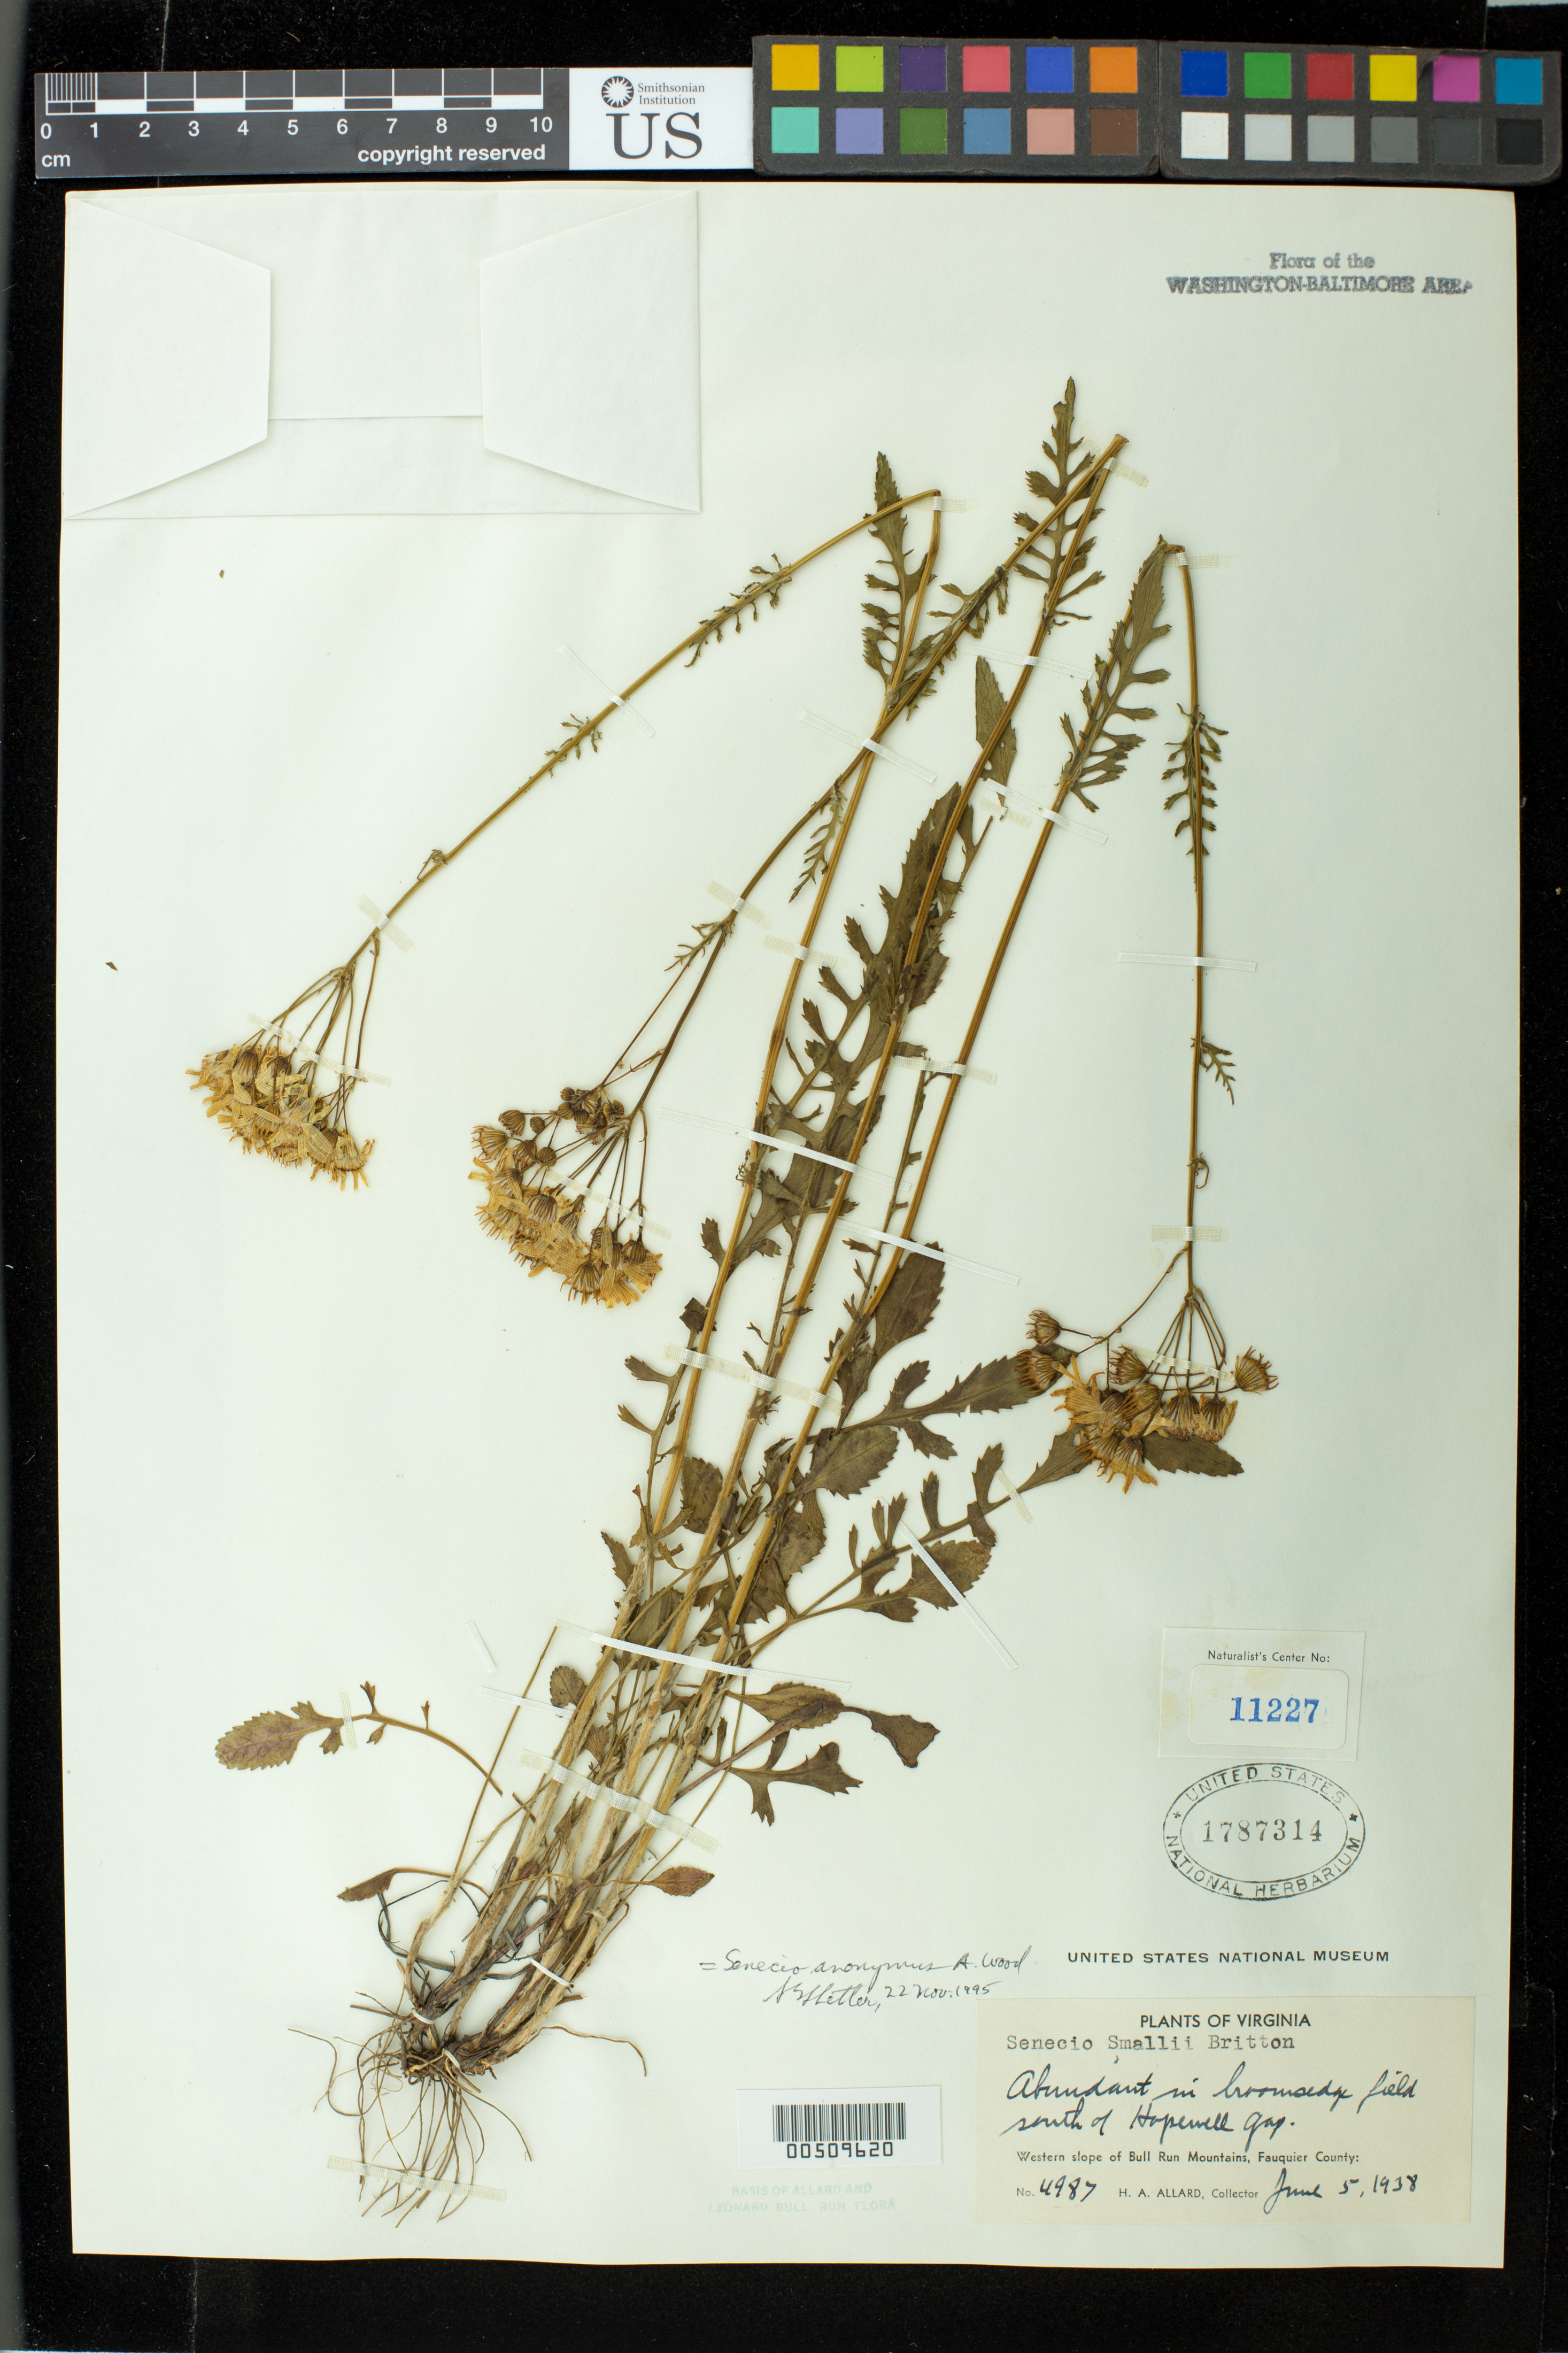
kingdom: Plantae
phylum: Tracheophyta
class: Magnoliopsida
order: Asterales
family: Asteraceae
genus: Packera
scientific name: Packera anonyma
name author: (Alph. Wood) W.A. Weber & Á. Löve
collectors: H. A. Allard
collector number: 4987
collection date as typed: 05 Jun 1938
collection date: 1938-06-05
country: United States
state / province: Virginia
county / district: Fauquier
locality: Bull Run Mts., S of Hopewell Gap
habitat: Broomsedge field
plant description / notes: Specimens returned from Naturalist Center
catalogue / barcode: US 1787314